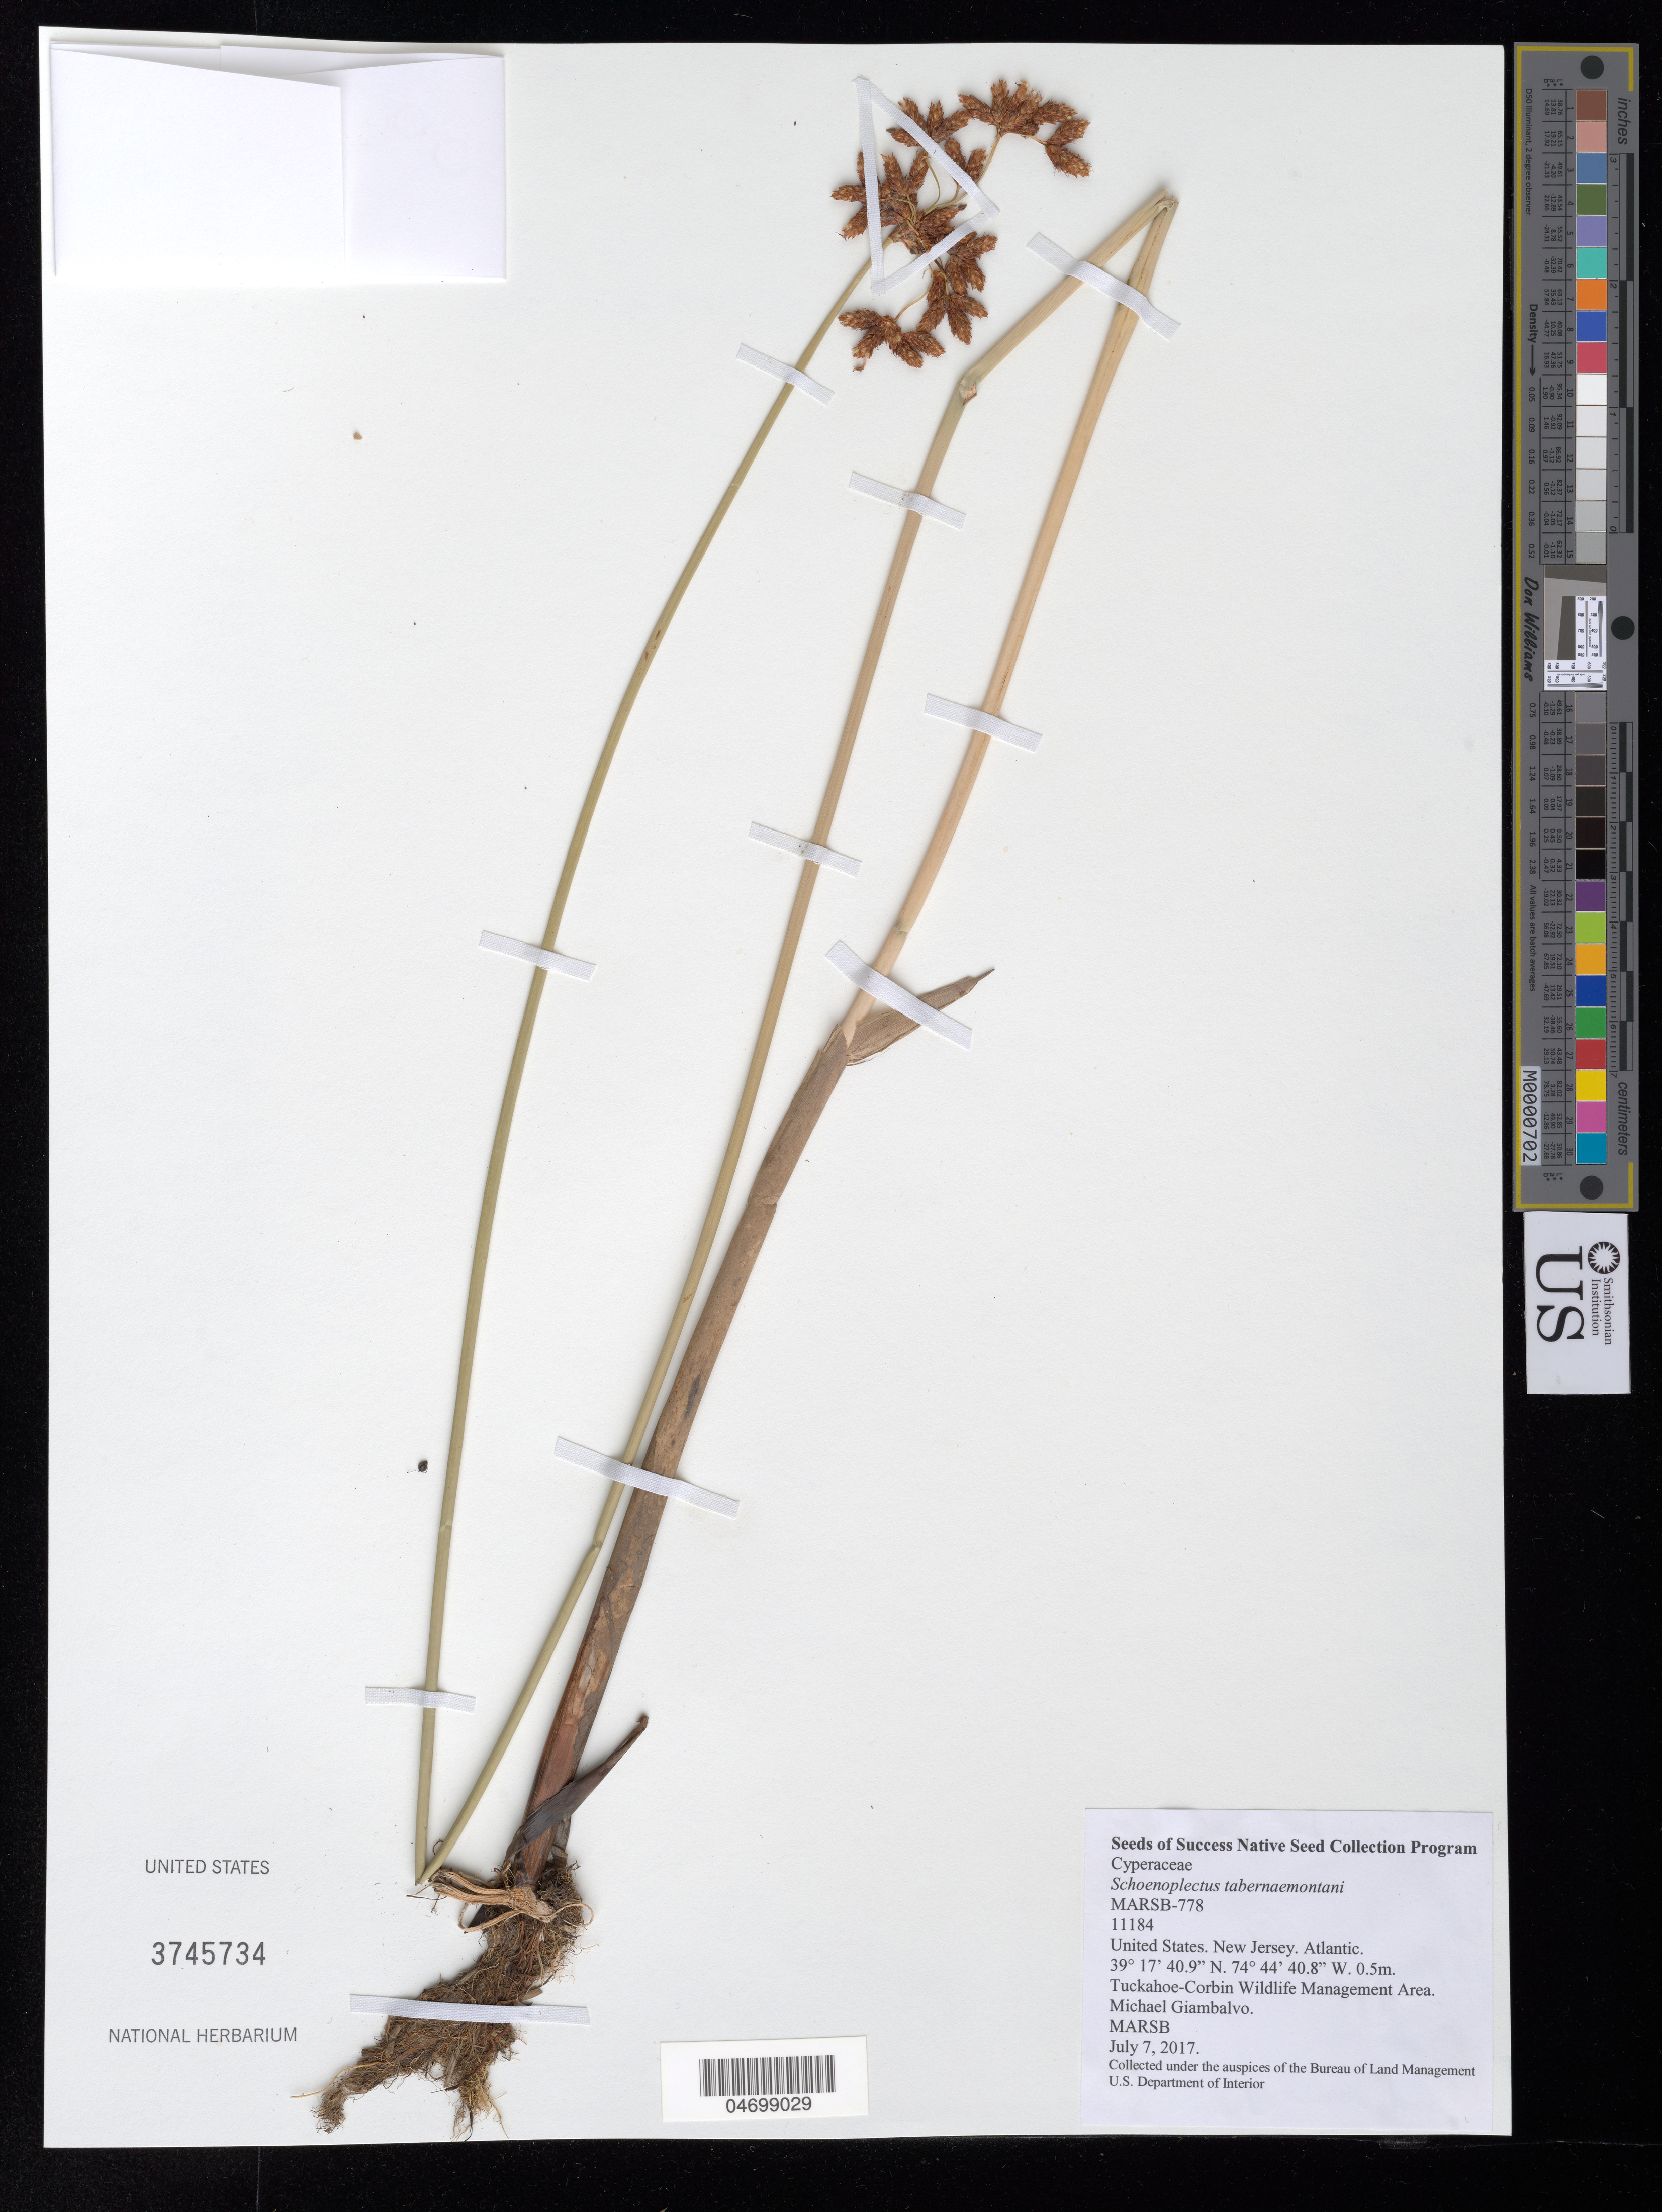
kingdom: Plantae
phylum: Tracheophyta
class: Liliopsida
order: Poales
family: Cyperaceae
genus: Schoenoplectus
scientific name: Schoenoplectus tabernaemontani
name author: (C.C. Gmel.) Palla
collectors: M. Giambalvo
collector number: MARSB-778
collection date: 2017-07-07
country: United States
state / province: New Jersey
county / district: Atlantic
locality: Tuckahoe- Corbin Wildlife Management Area, mosquito landing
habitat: Tidal brackish Marsh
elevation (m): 0.5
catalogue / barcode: US 3745734